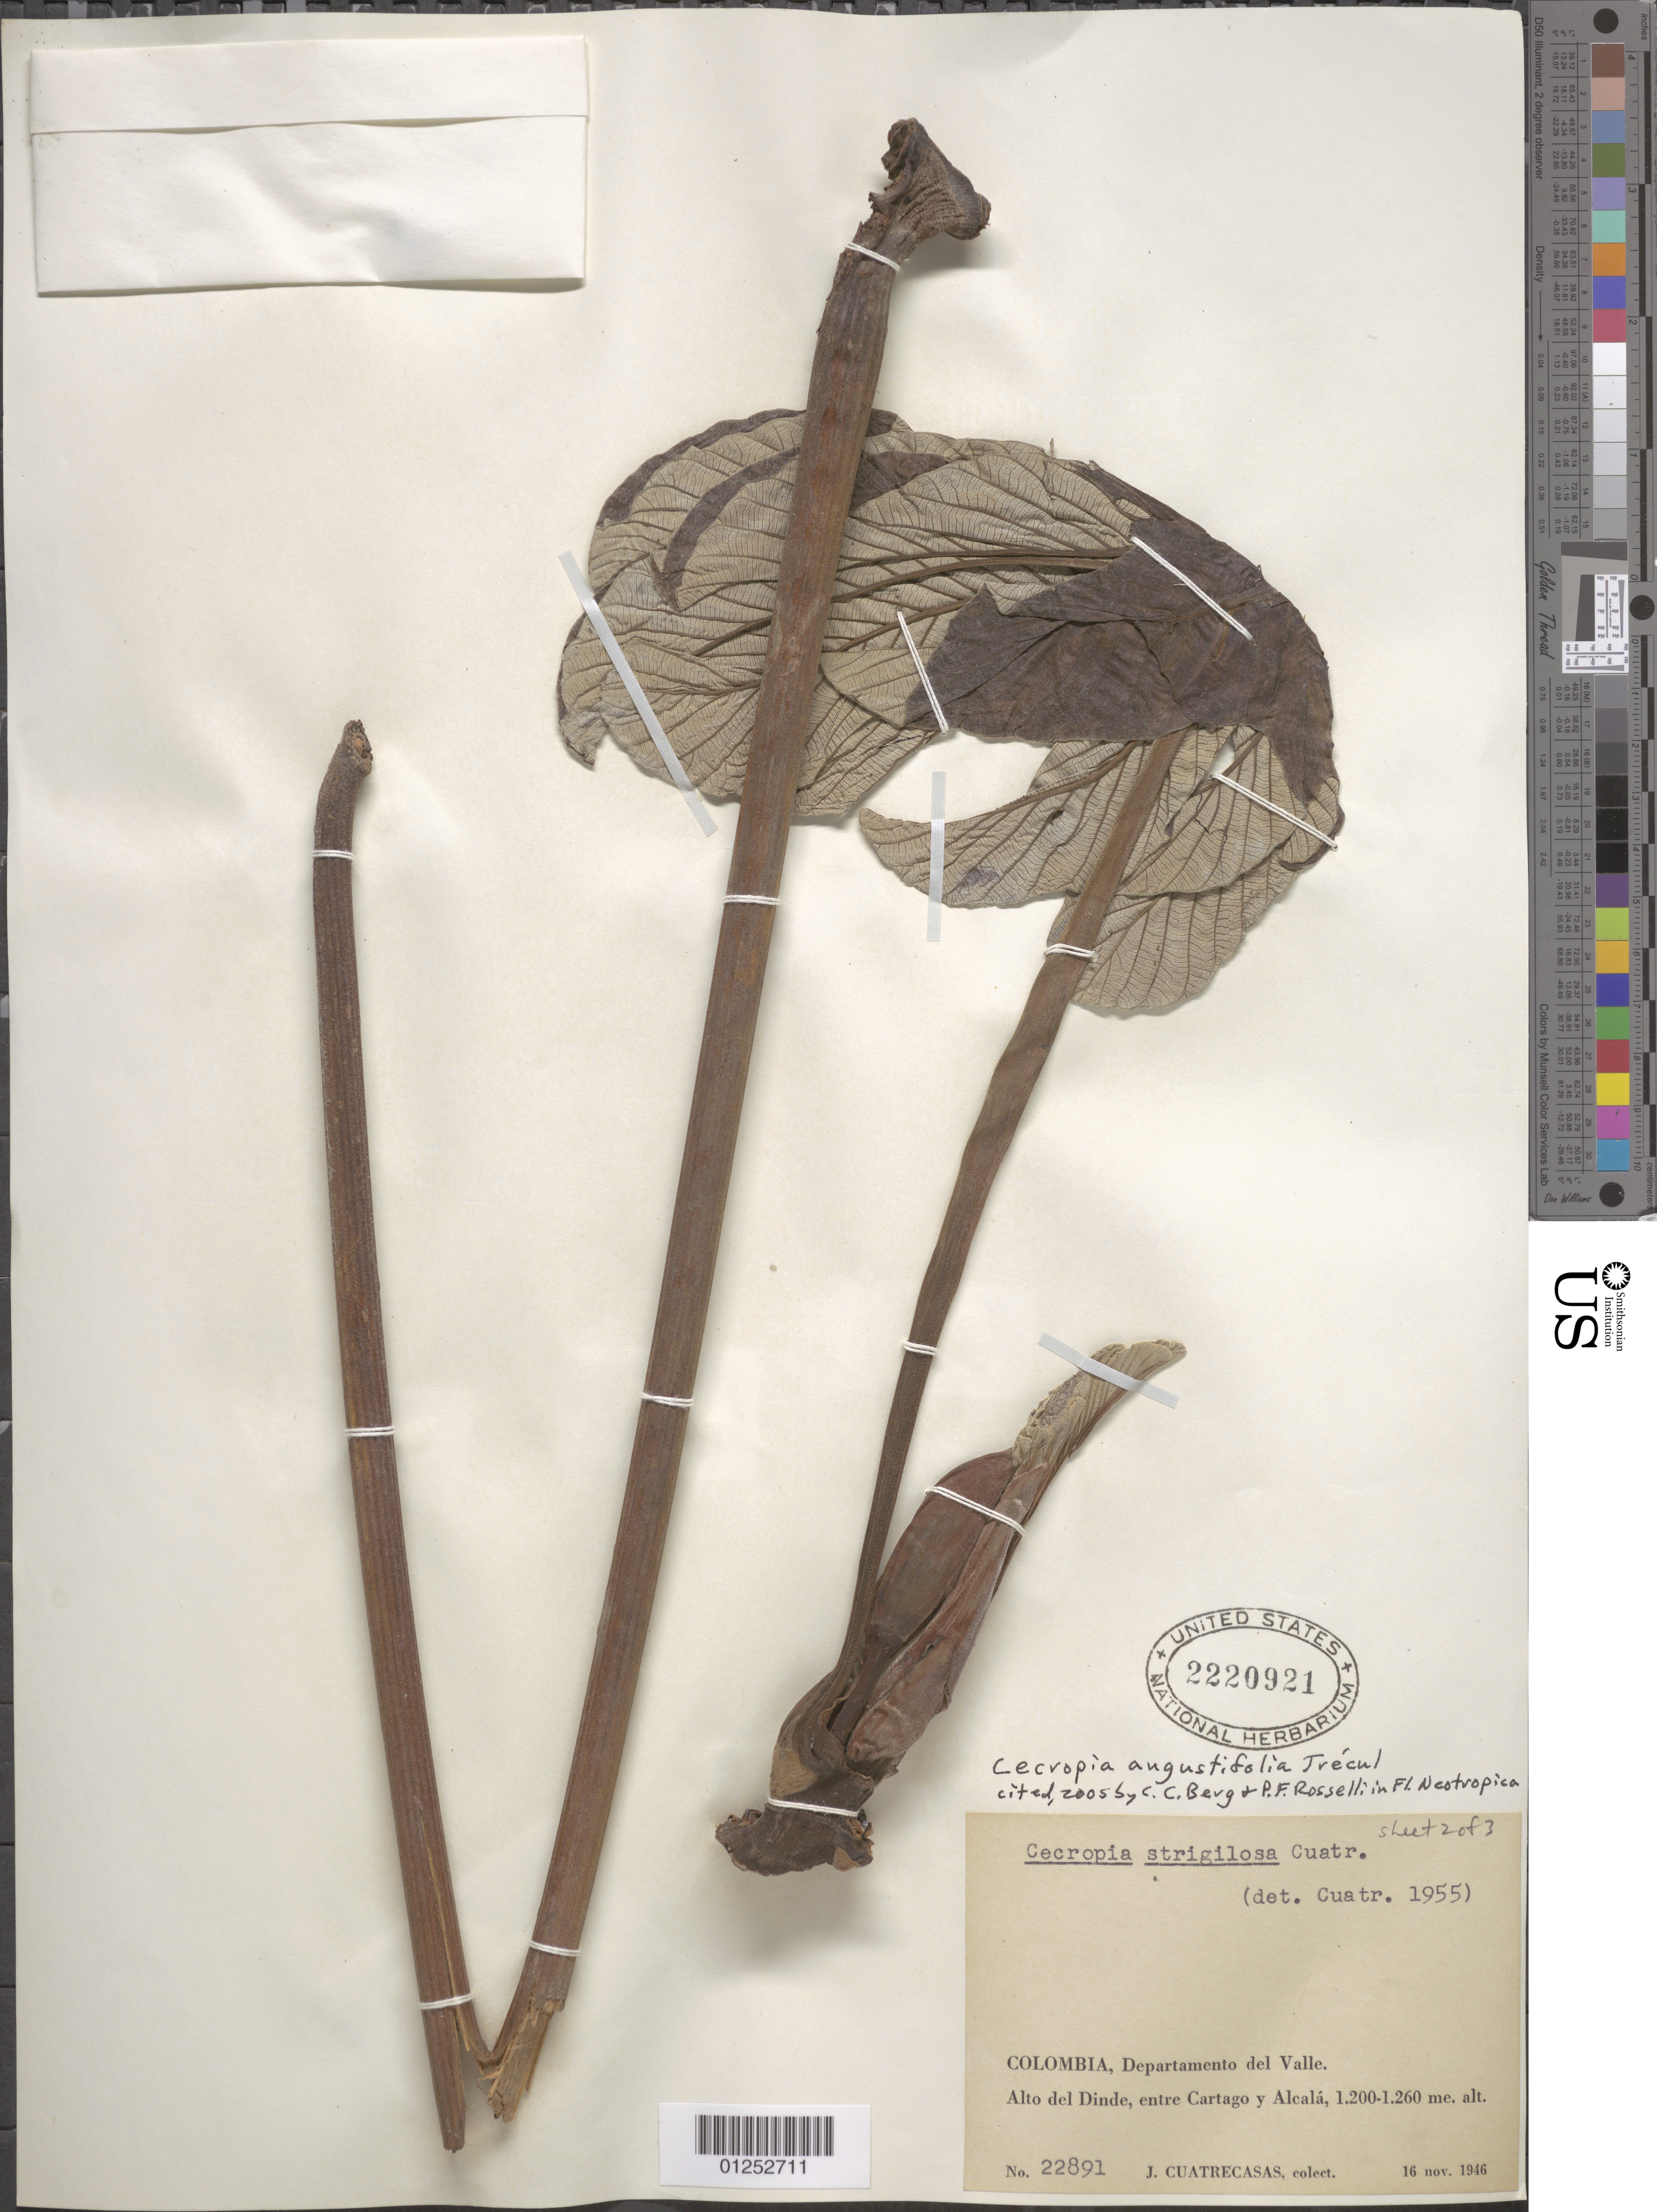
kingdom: Plantae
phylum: Tracheophyta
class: Magnoliopsida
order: Rosales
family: Urticaceae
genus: Cecropia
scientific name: Cecropia angustifolia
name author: Trécul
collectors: J. Cuatrecasas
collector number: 22891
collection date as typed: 16 Nov 1946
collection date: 1946-11-16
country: Colombia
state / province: Valle del Cauca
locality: Alto del Dinde, entre Cartago y Alcalá.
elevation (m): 1200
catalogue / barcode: US 2220921